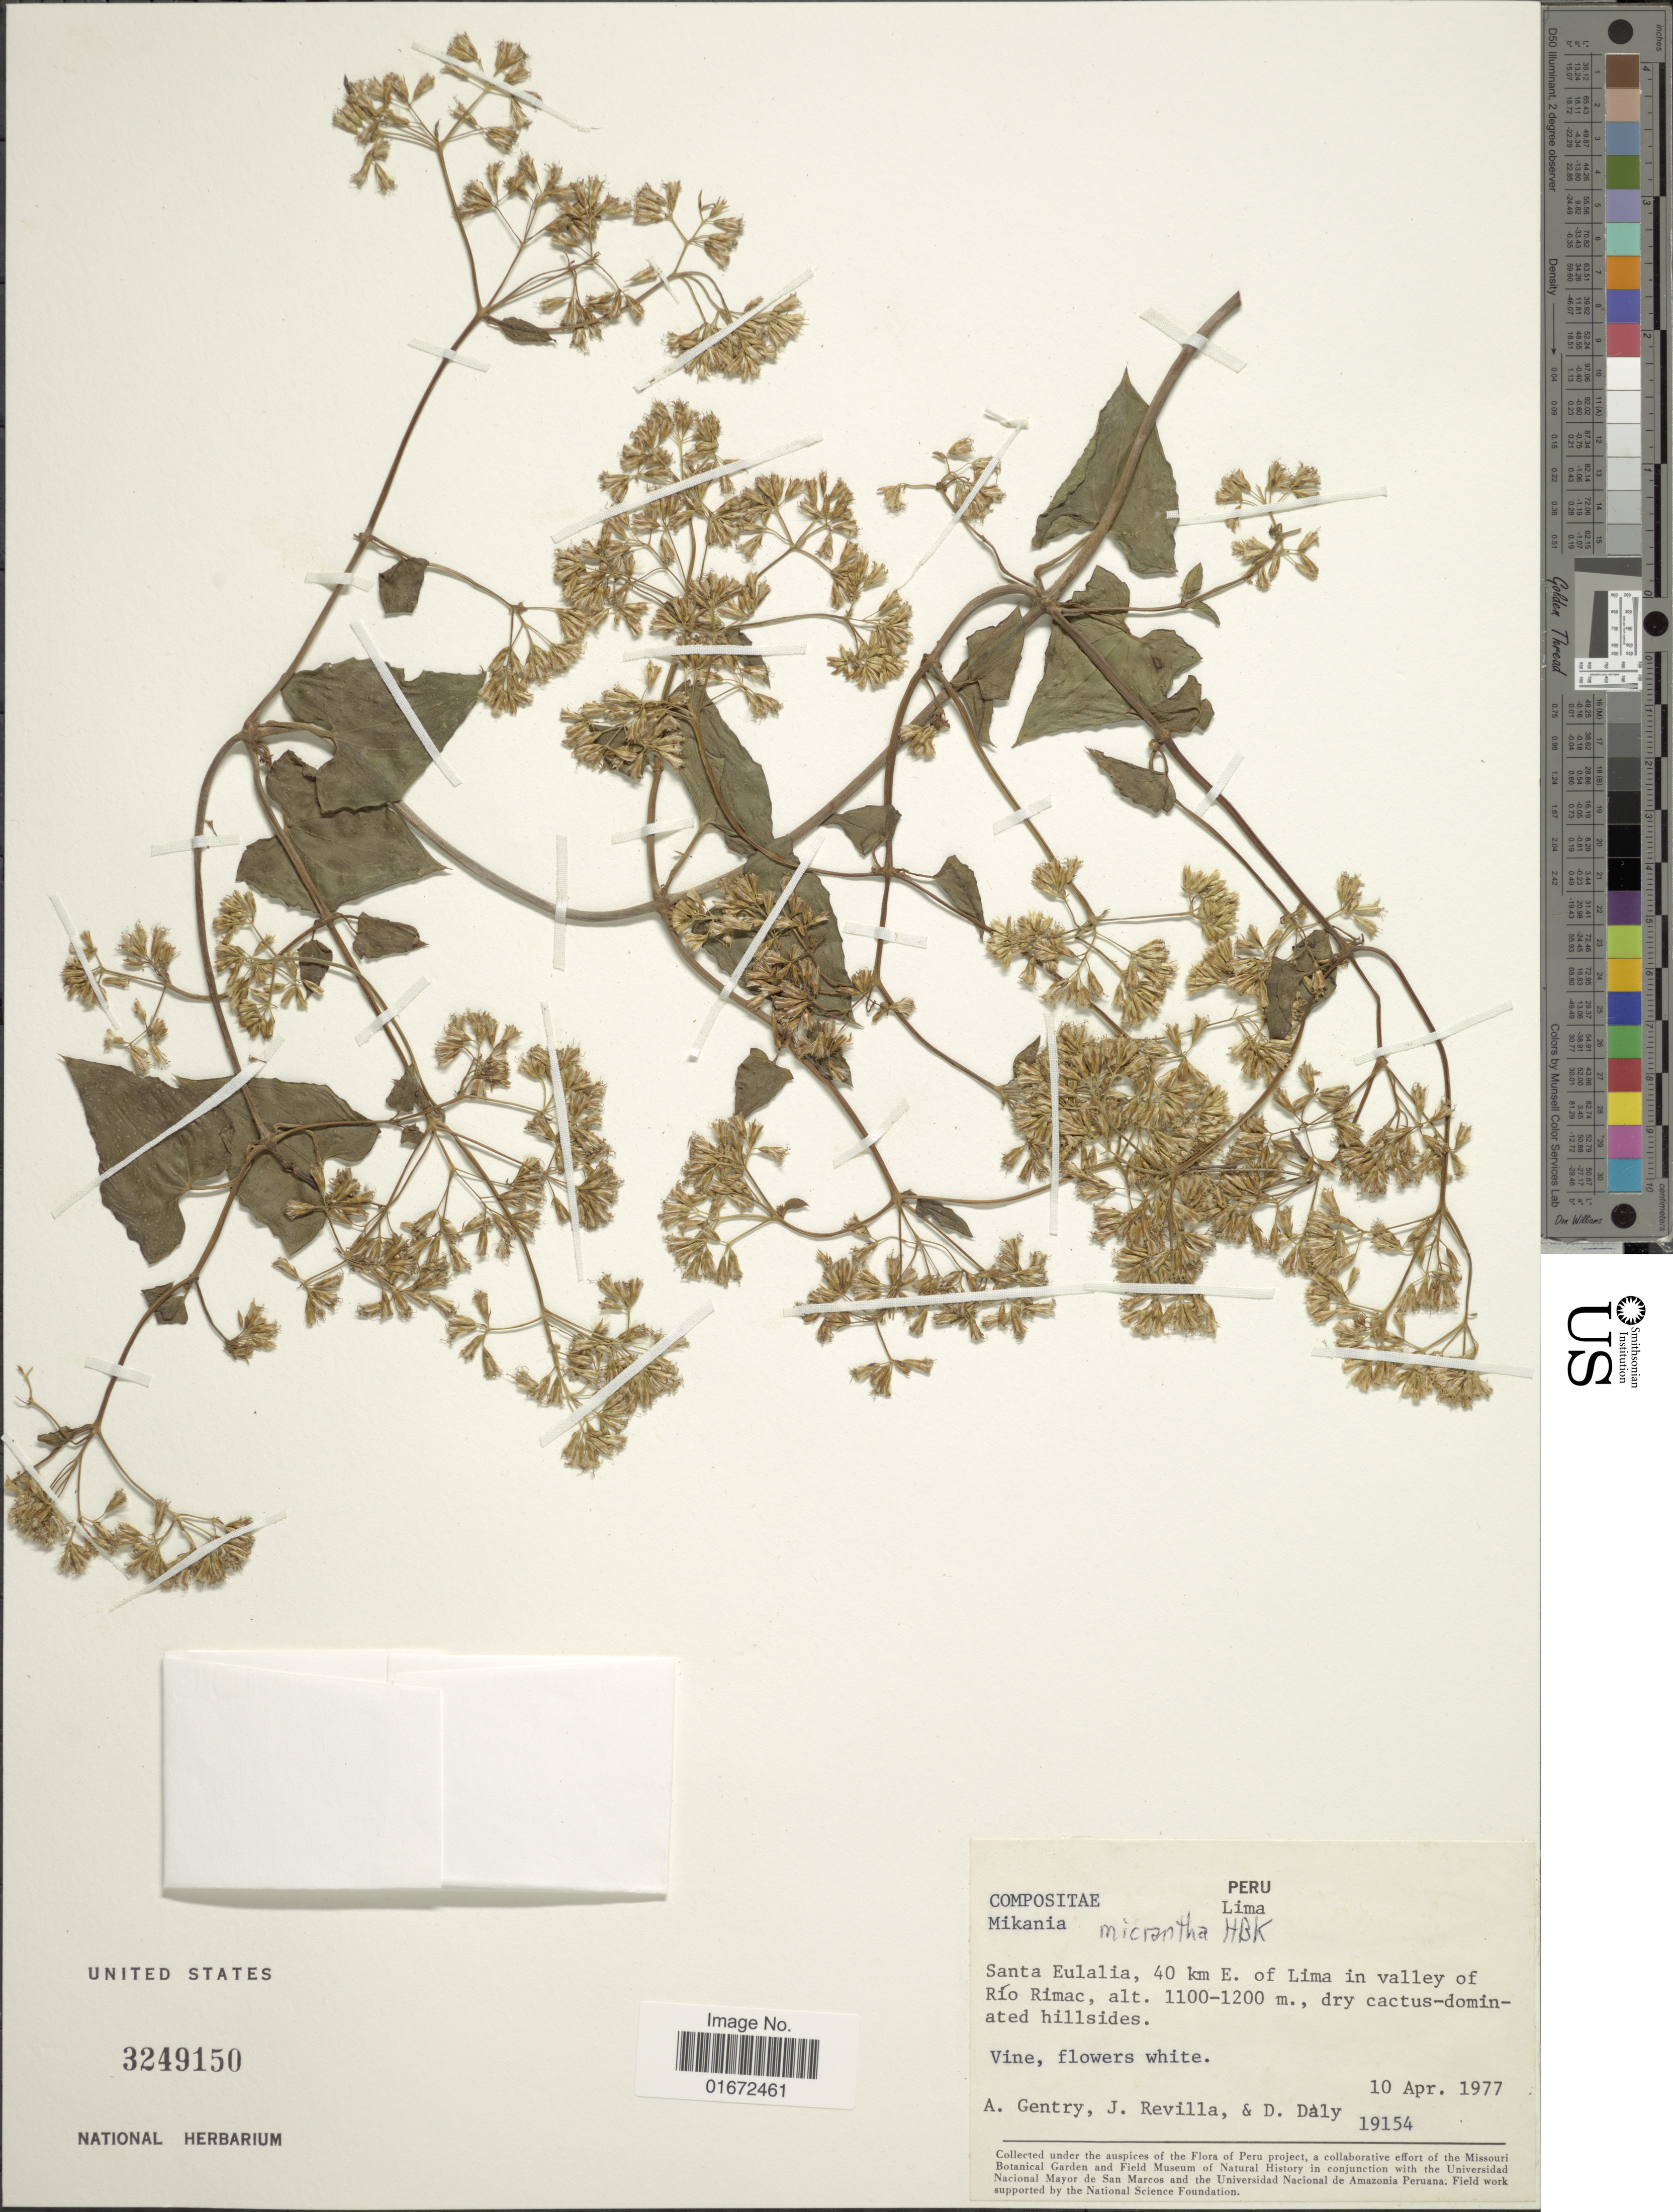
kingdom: Plantae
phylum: Tracheophyta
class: Magnoliopsida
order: Asterales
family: Asteraceae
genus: Mikania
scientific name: Mikania micrantha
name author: Kunth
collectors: A. H. Gentry, J. Revilla & D. C. Daly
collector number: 19154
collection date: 1977-04-10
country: Peru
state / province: Lima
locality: Santa Eulalia, 40 km E. of Lima in valley of Río Rimac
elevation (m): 1100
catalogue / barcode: US 3249150